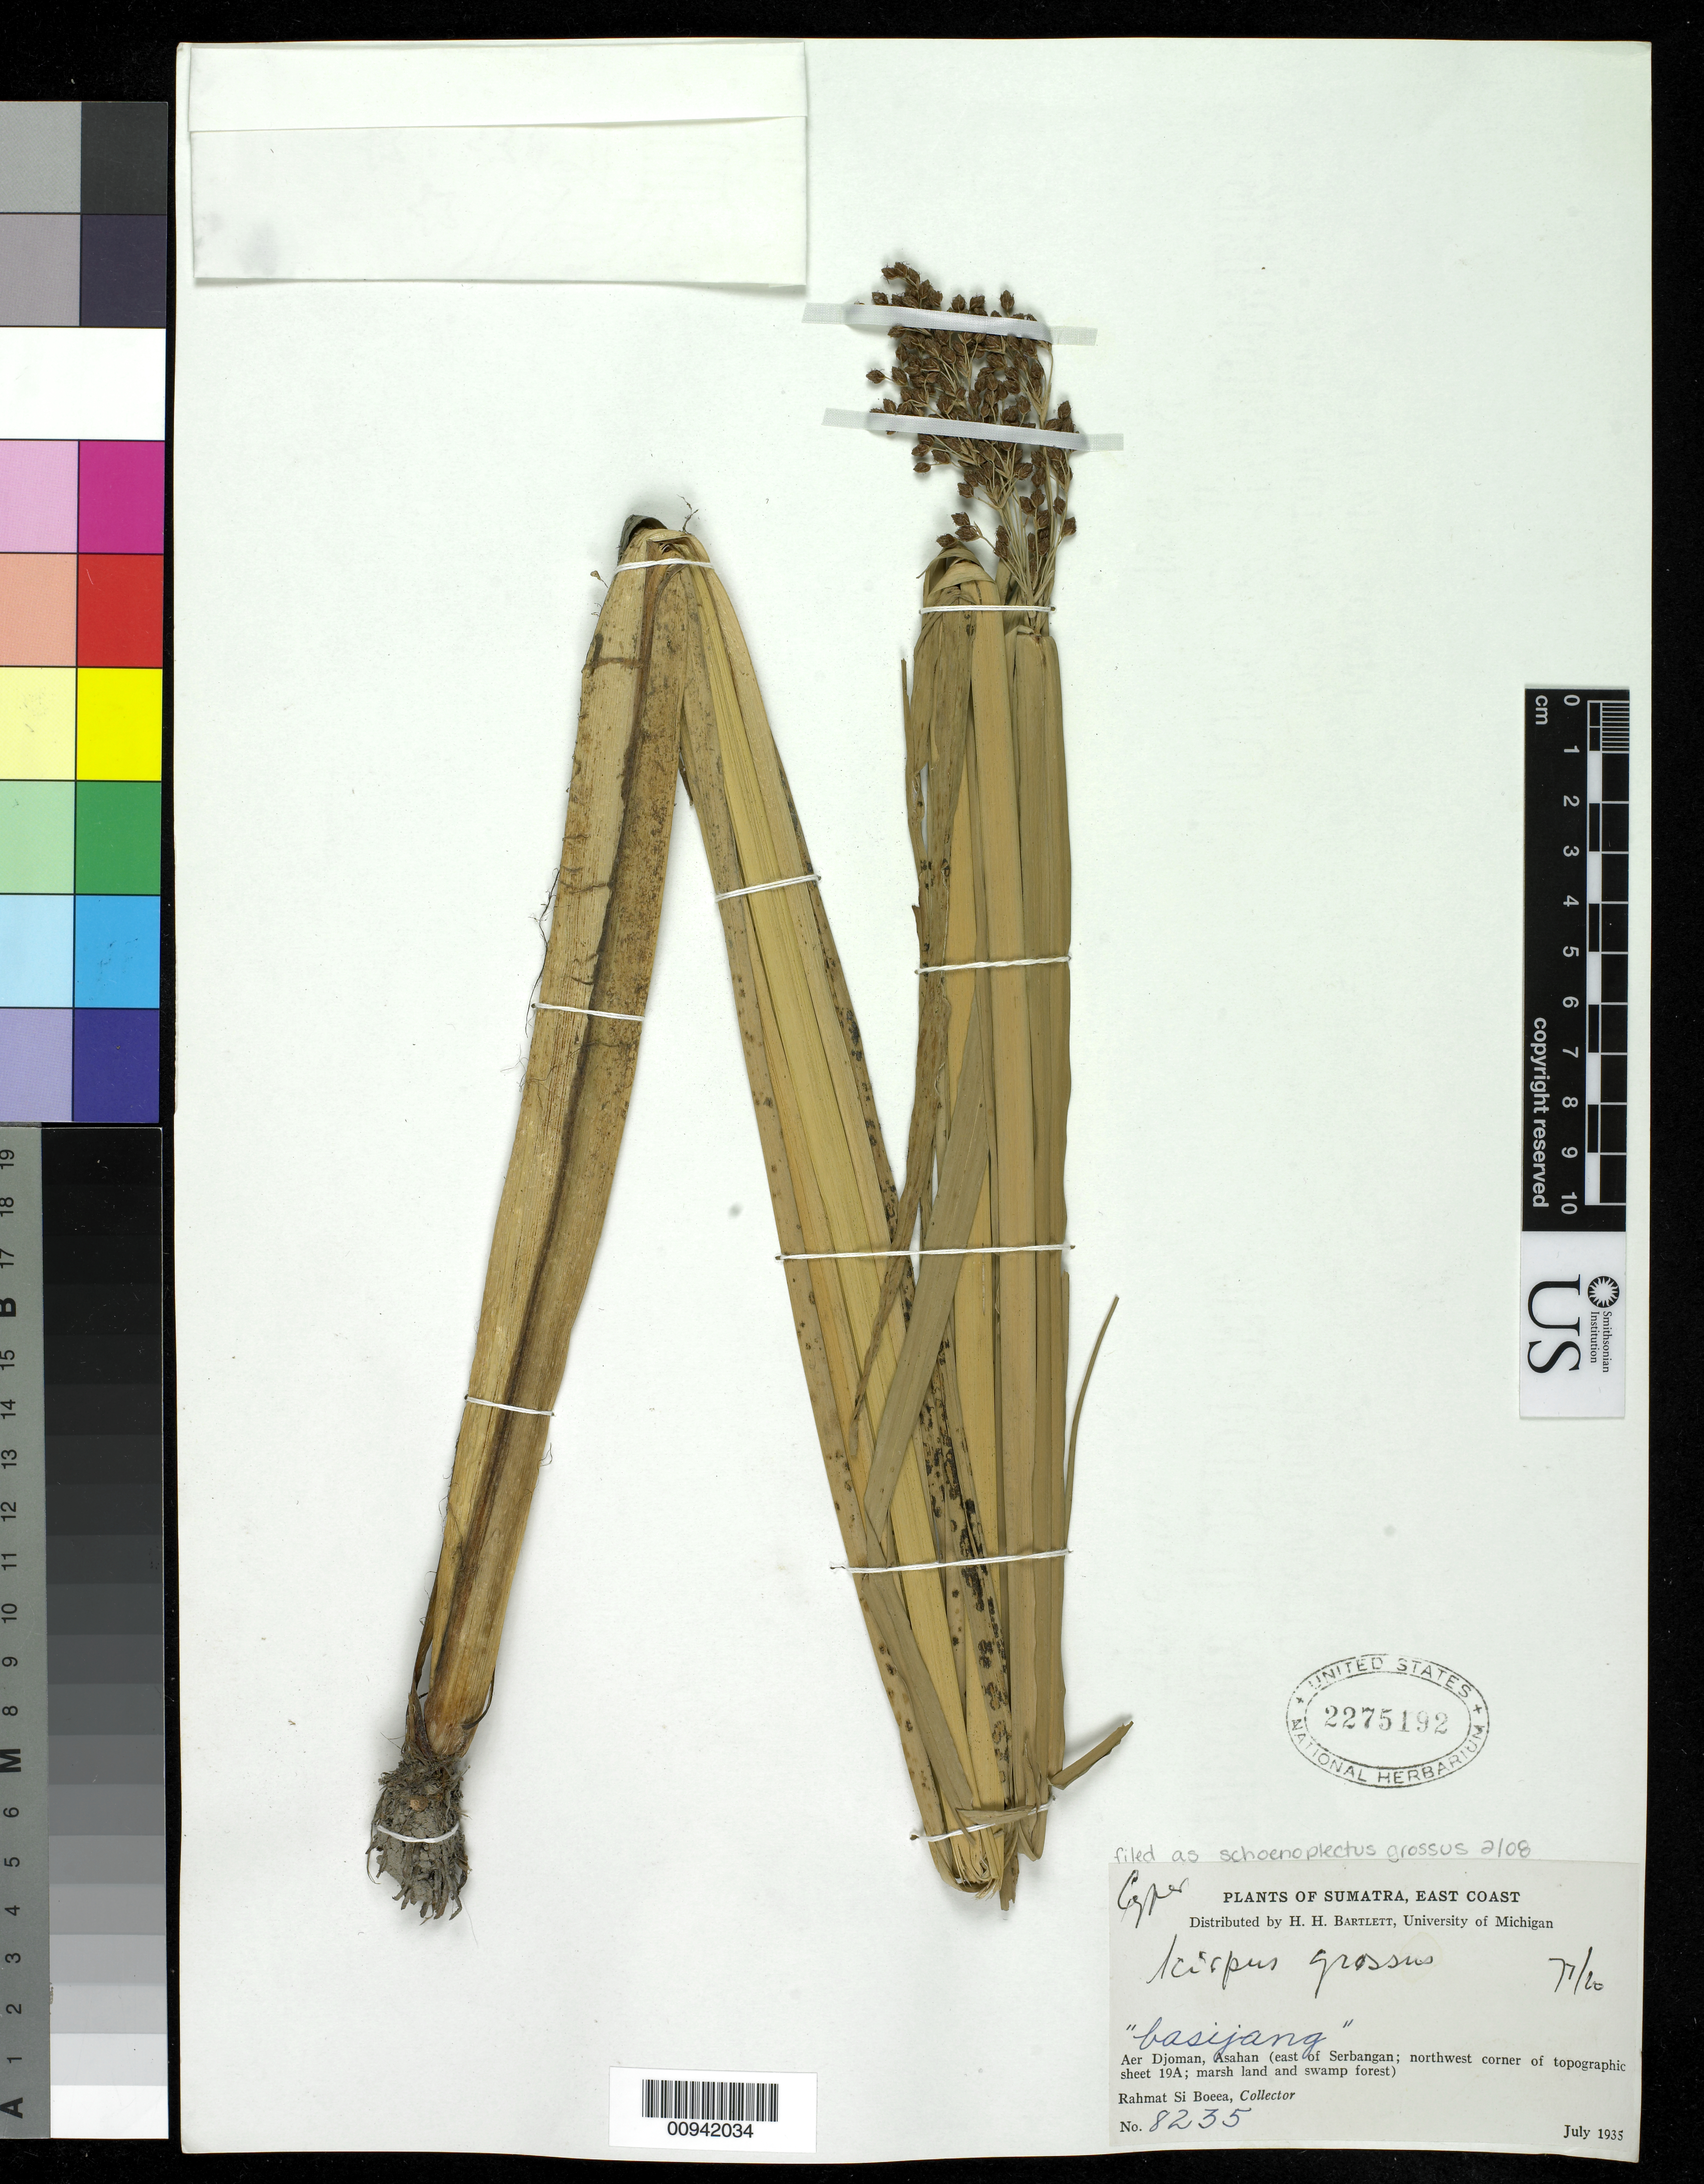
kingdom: Plantae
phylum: Tracheophyta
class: Liliopsida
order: Poales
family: Cyperaceae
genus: Actinoscirpus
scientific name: Actinoscirpus grossus var. grossus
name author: (L. f.) Goetgh. & D.A. Simpson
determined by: Strong, M. T., (US), Smithsonian Institution - National Museum of Natural History (UNITED STATES)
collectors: Rahmat Si Boeea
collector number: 8235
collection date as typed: Jul 1935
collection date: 1935-07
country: Indonesia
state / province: Sumatra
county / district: Aceh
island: Sumatra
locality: Aer Djoman, Asahan [east of Serbangan]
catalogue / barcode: US 2275192